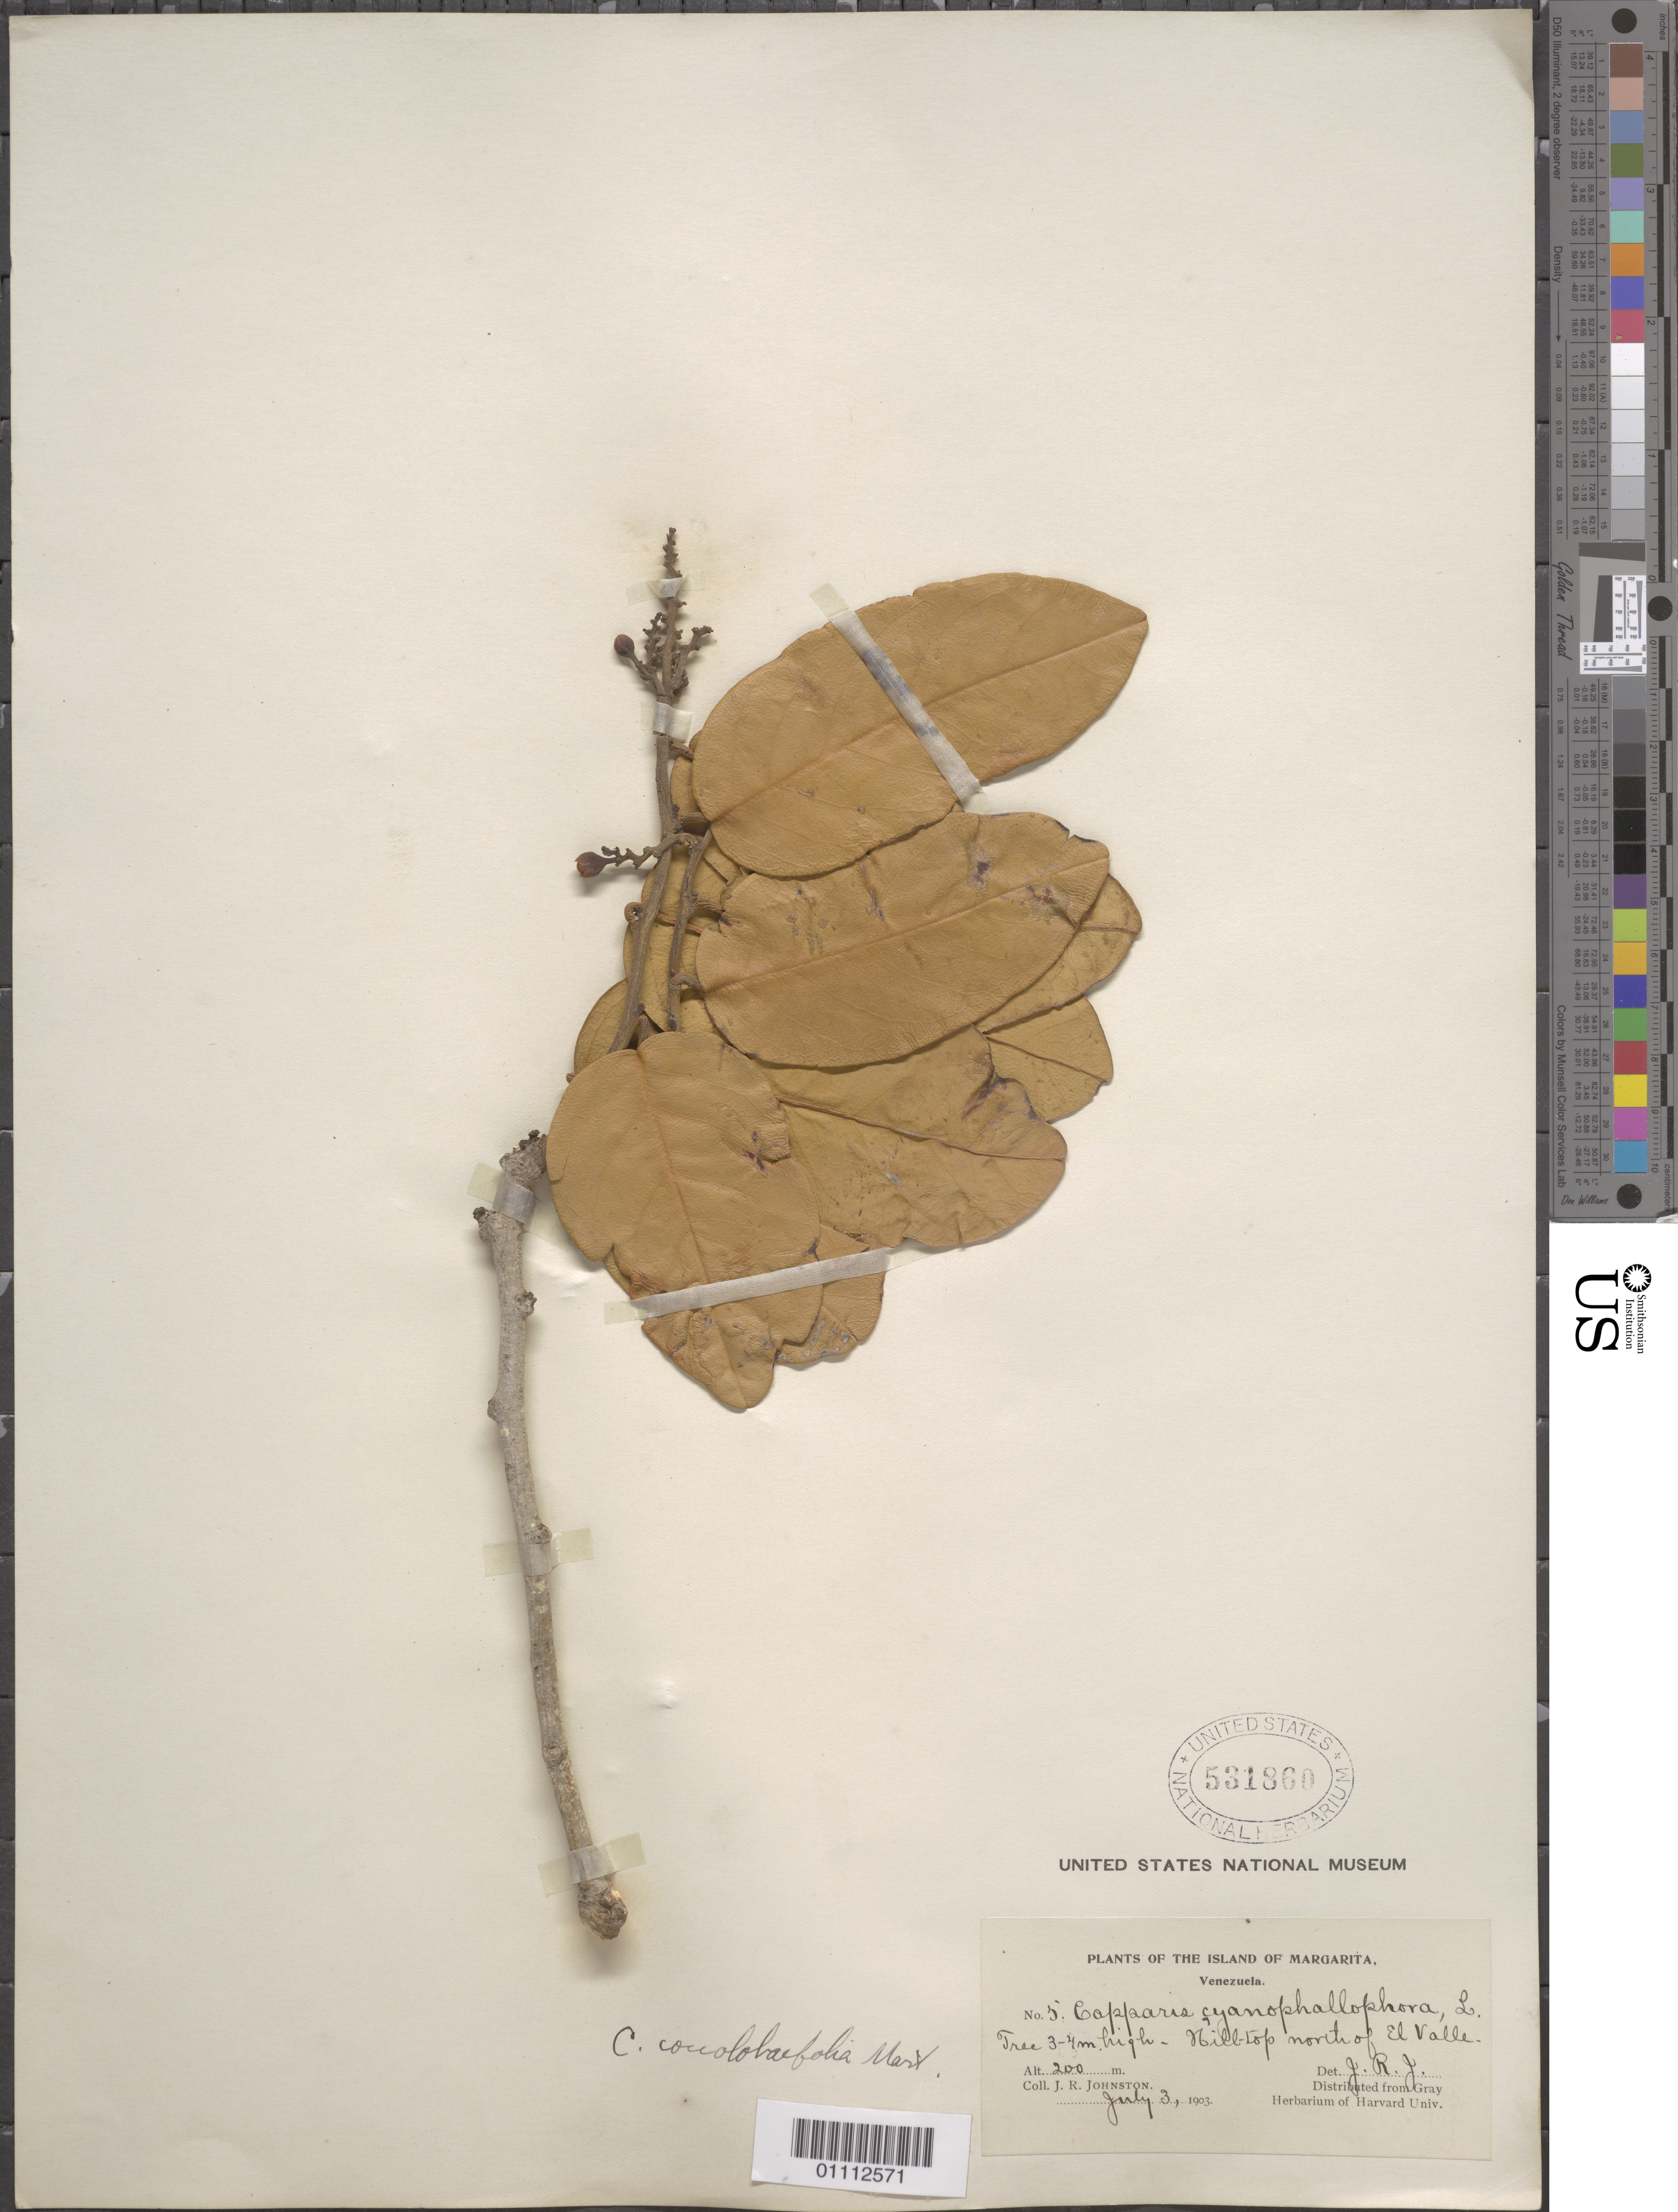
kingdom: Plantae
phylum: Tracheophyta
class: Magnoliopsida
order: Brassicales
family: Capparaceae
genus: Cynophalla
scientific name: Cynophalla hastata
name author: (Jacq.) J. Presl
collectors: J. Johnston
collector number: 5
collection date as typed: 03 Jul 1903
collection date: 1903-07-03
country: Venezuela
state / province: Nueva Esparta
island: Margarita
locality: Hilltop mount of El Valle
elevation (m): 200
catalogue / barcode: US 531860